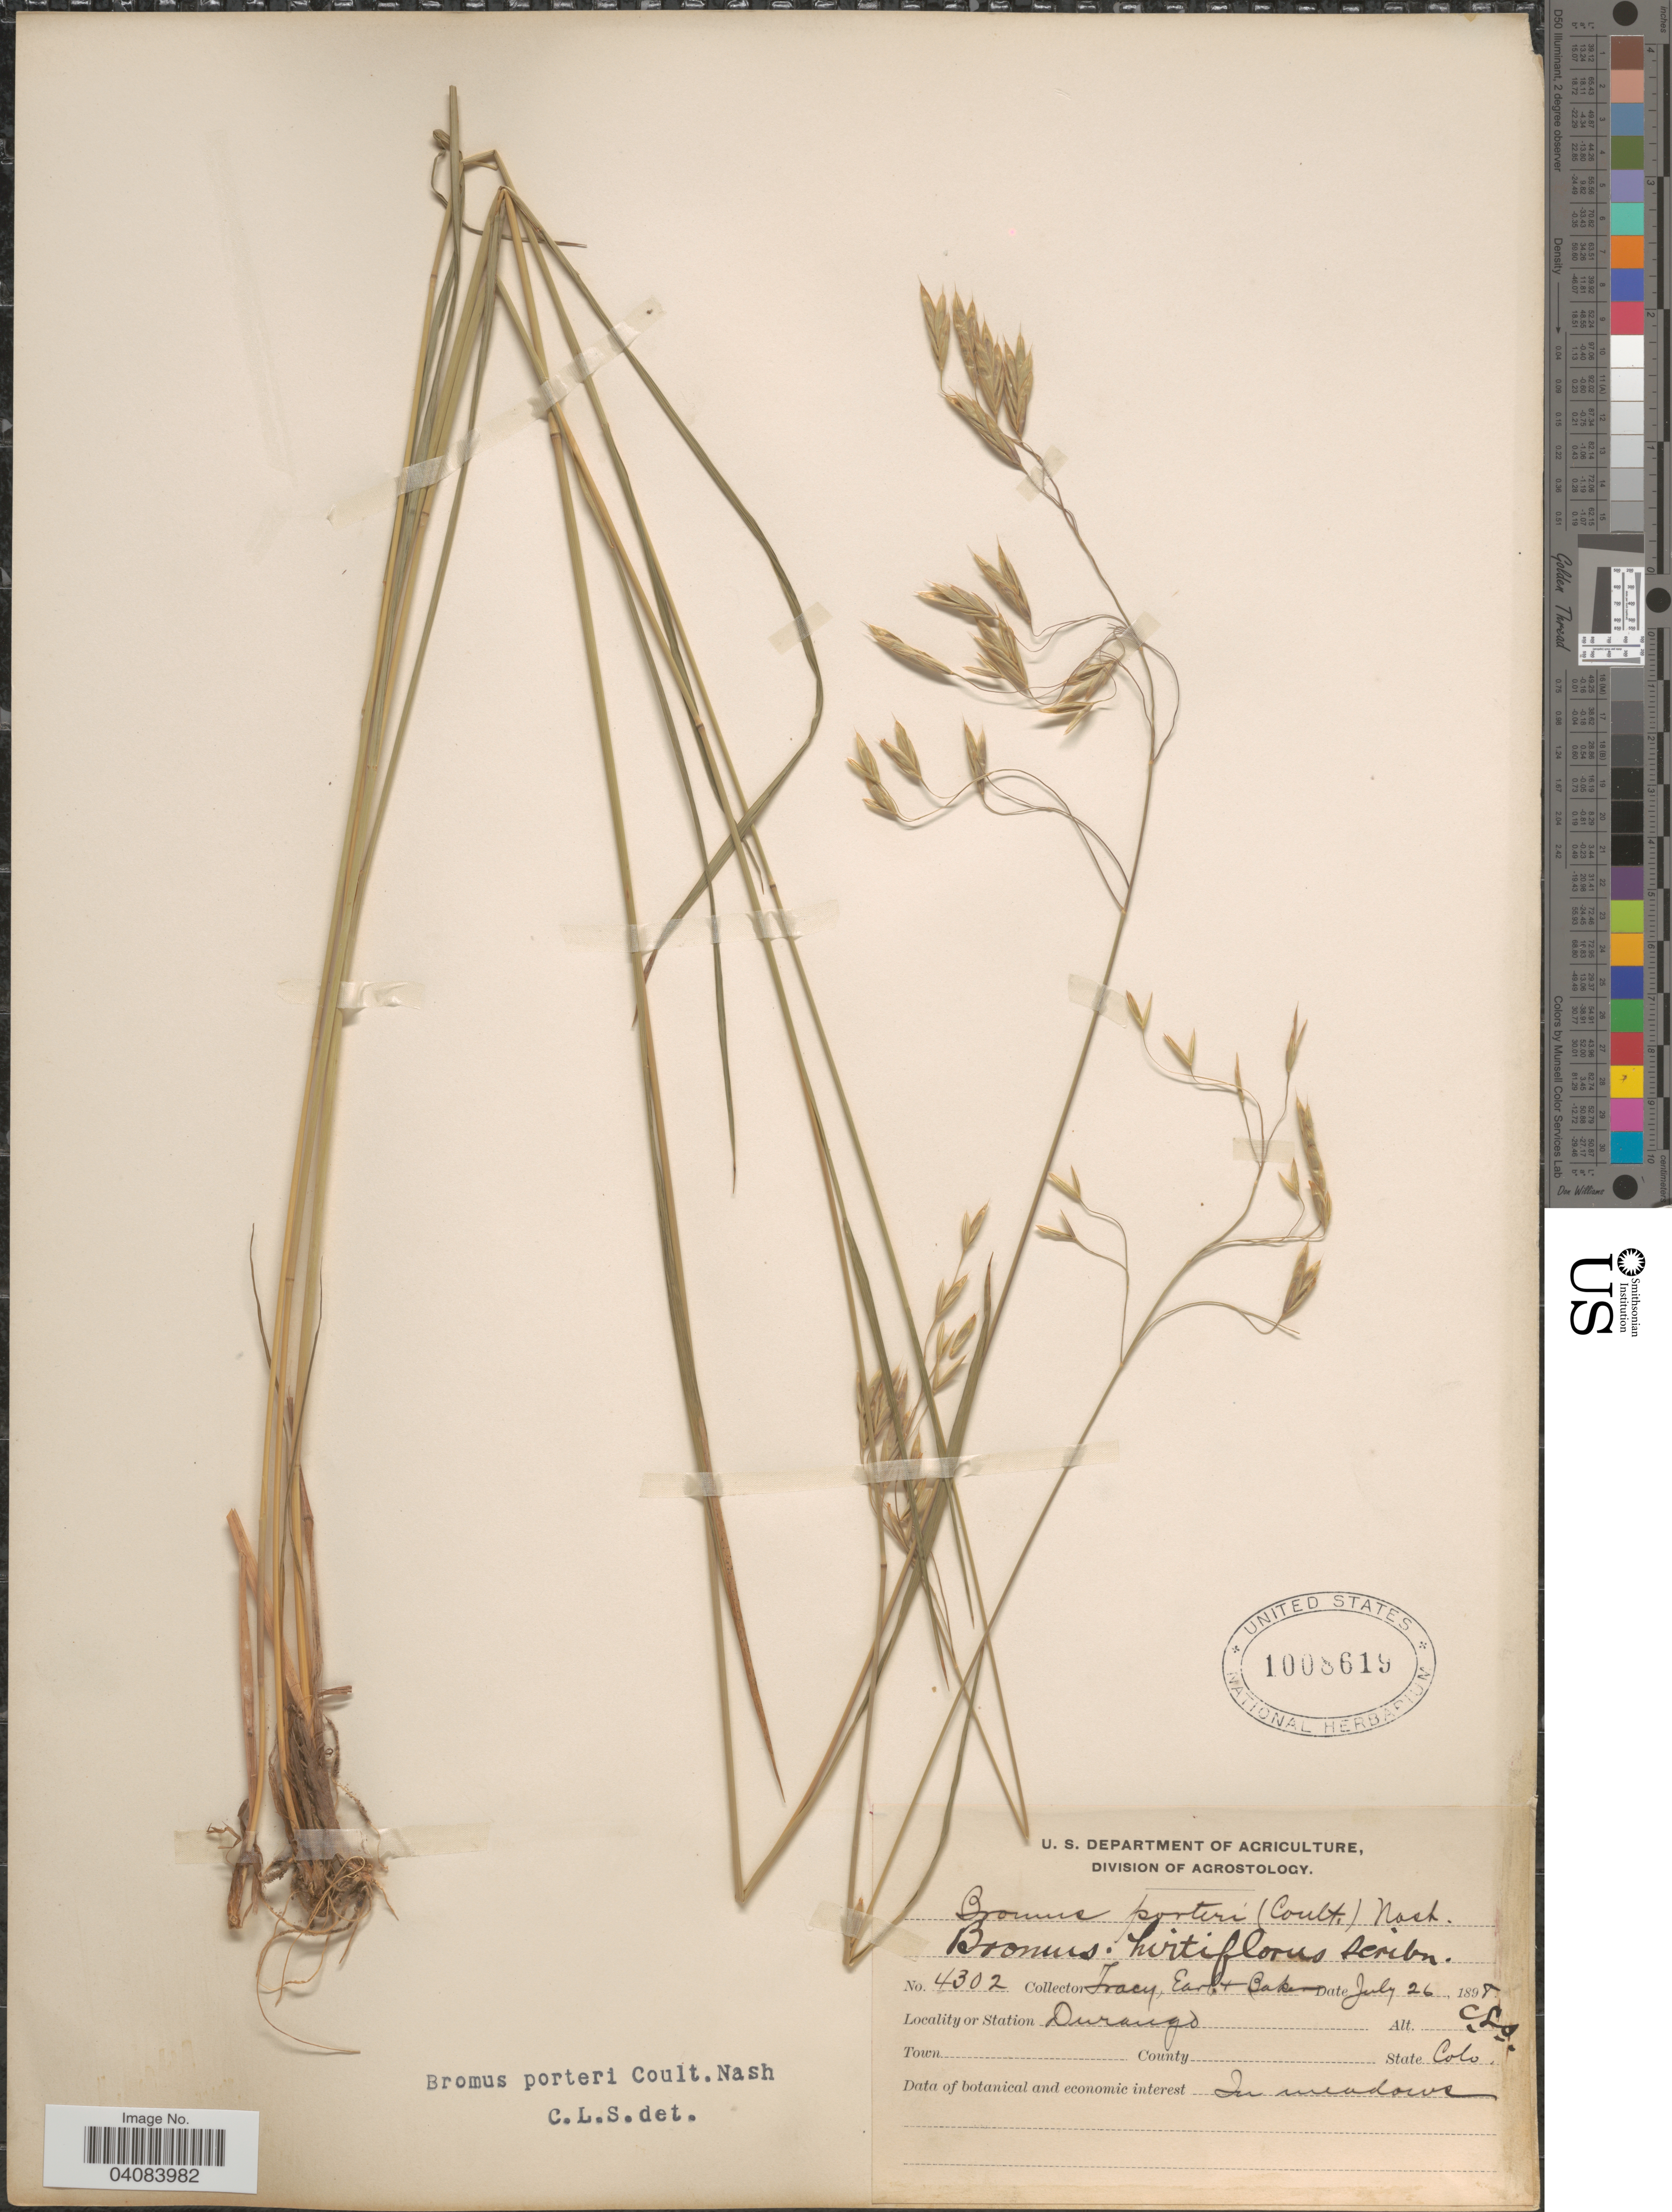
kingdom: Plantae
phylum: Tracheophyta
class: Liliopsida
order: Poales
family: Poaceae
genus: Bromus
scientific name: Bromus porteri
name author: (J.M. Coult.) Nash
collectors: -. Tracy, -. Earl & -- Baker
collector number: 4302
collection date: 1898-07-26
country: United States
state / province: Colorado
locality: Durango.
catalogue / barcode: US 1008619